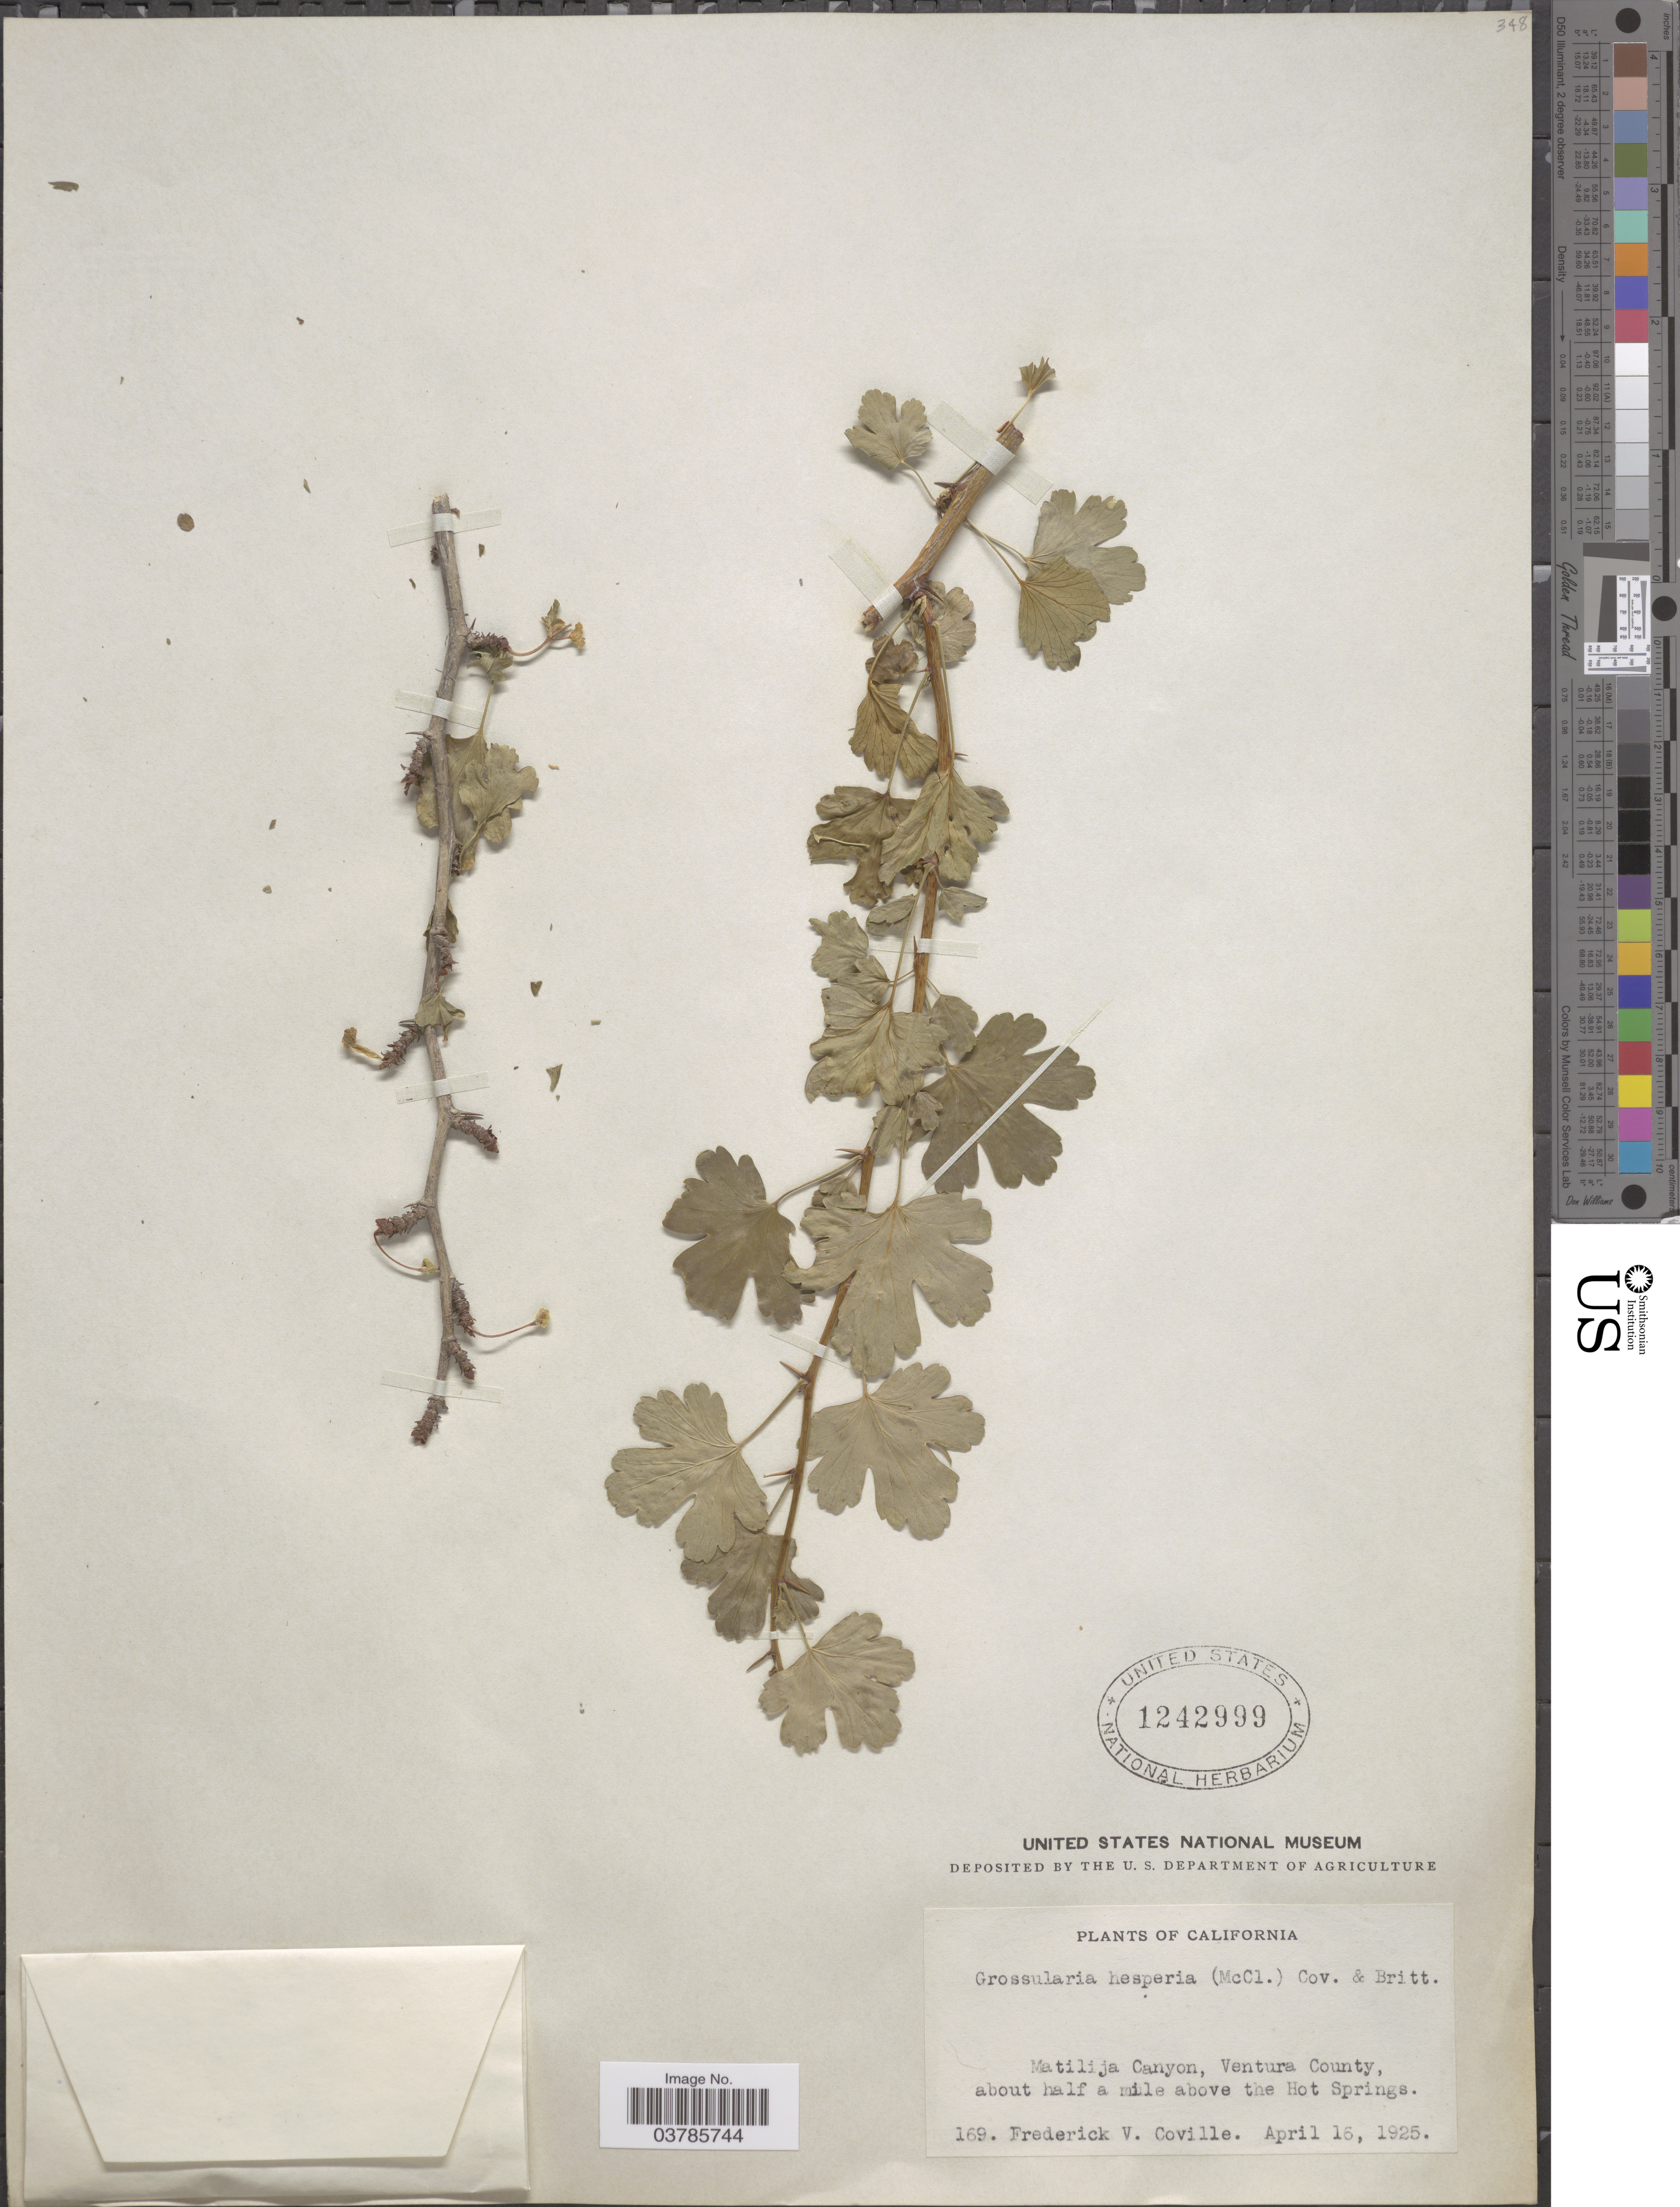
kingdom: Plantae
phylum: Tracheophyta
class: Magnoliopsida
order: Saxifragales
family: Grossulariaceae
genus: Ribes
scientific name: Ribes californicum var. hesperium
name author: (McClatchie) Jeps.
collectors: F. V. Coville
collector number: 169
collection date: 1925-04-16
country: United States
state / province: California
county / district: Ventura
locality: Matilija Canyon, Ventura County, about half a mile above the Hot Springs.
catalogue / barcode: US 1242999